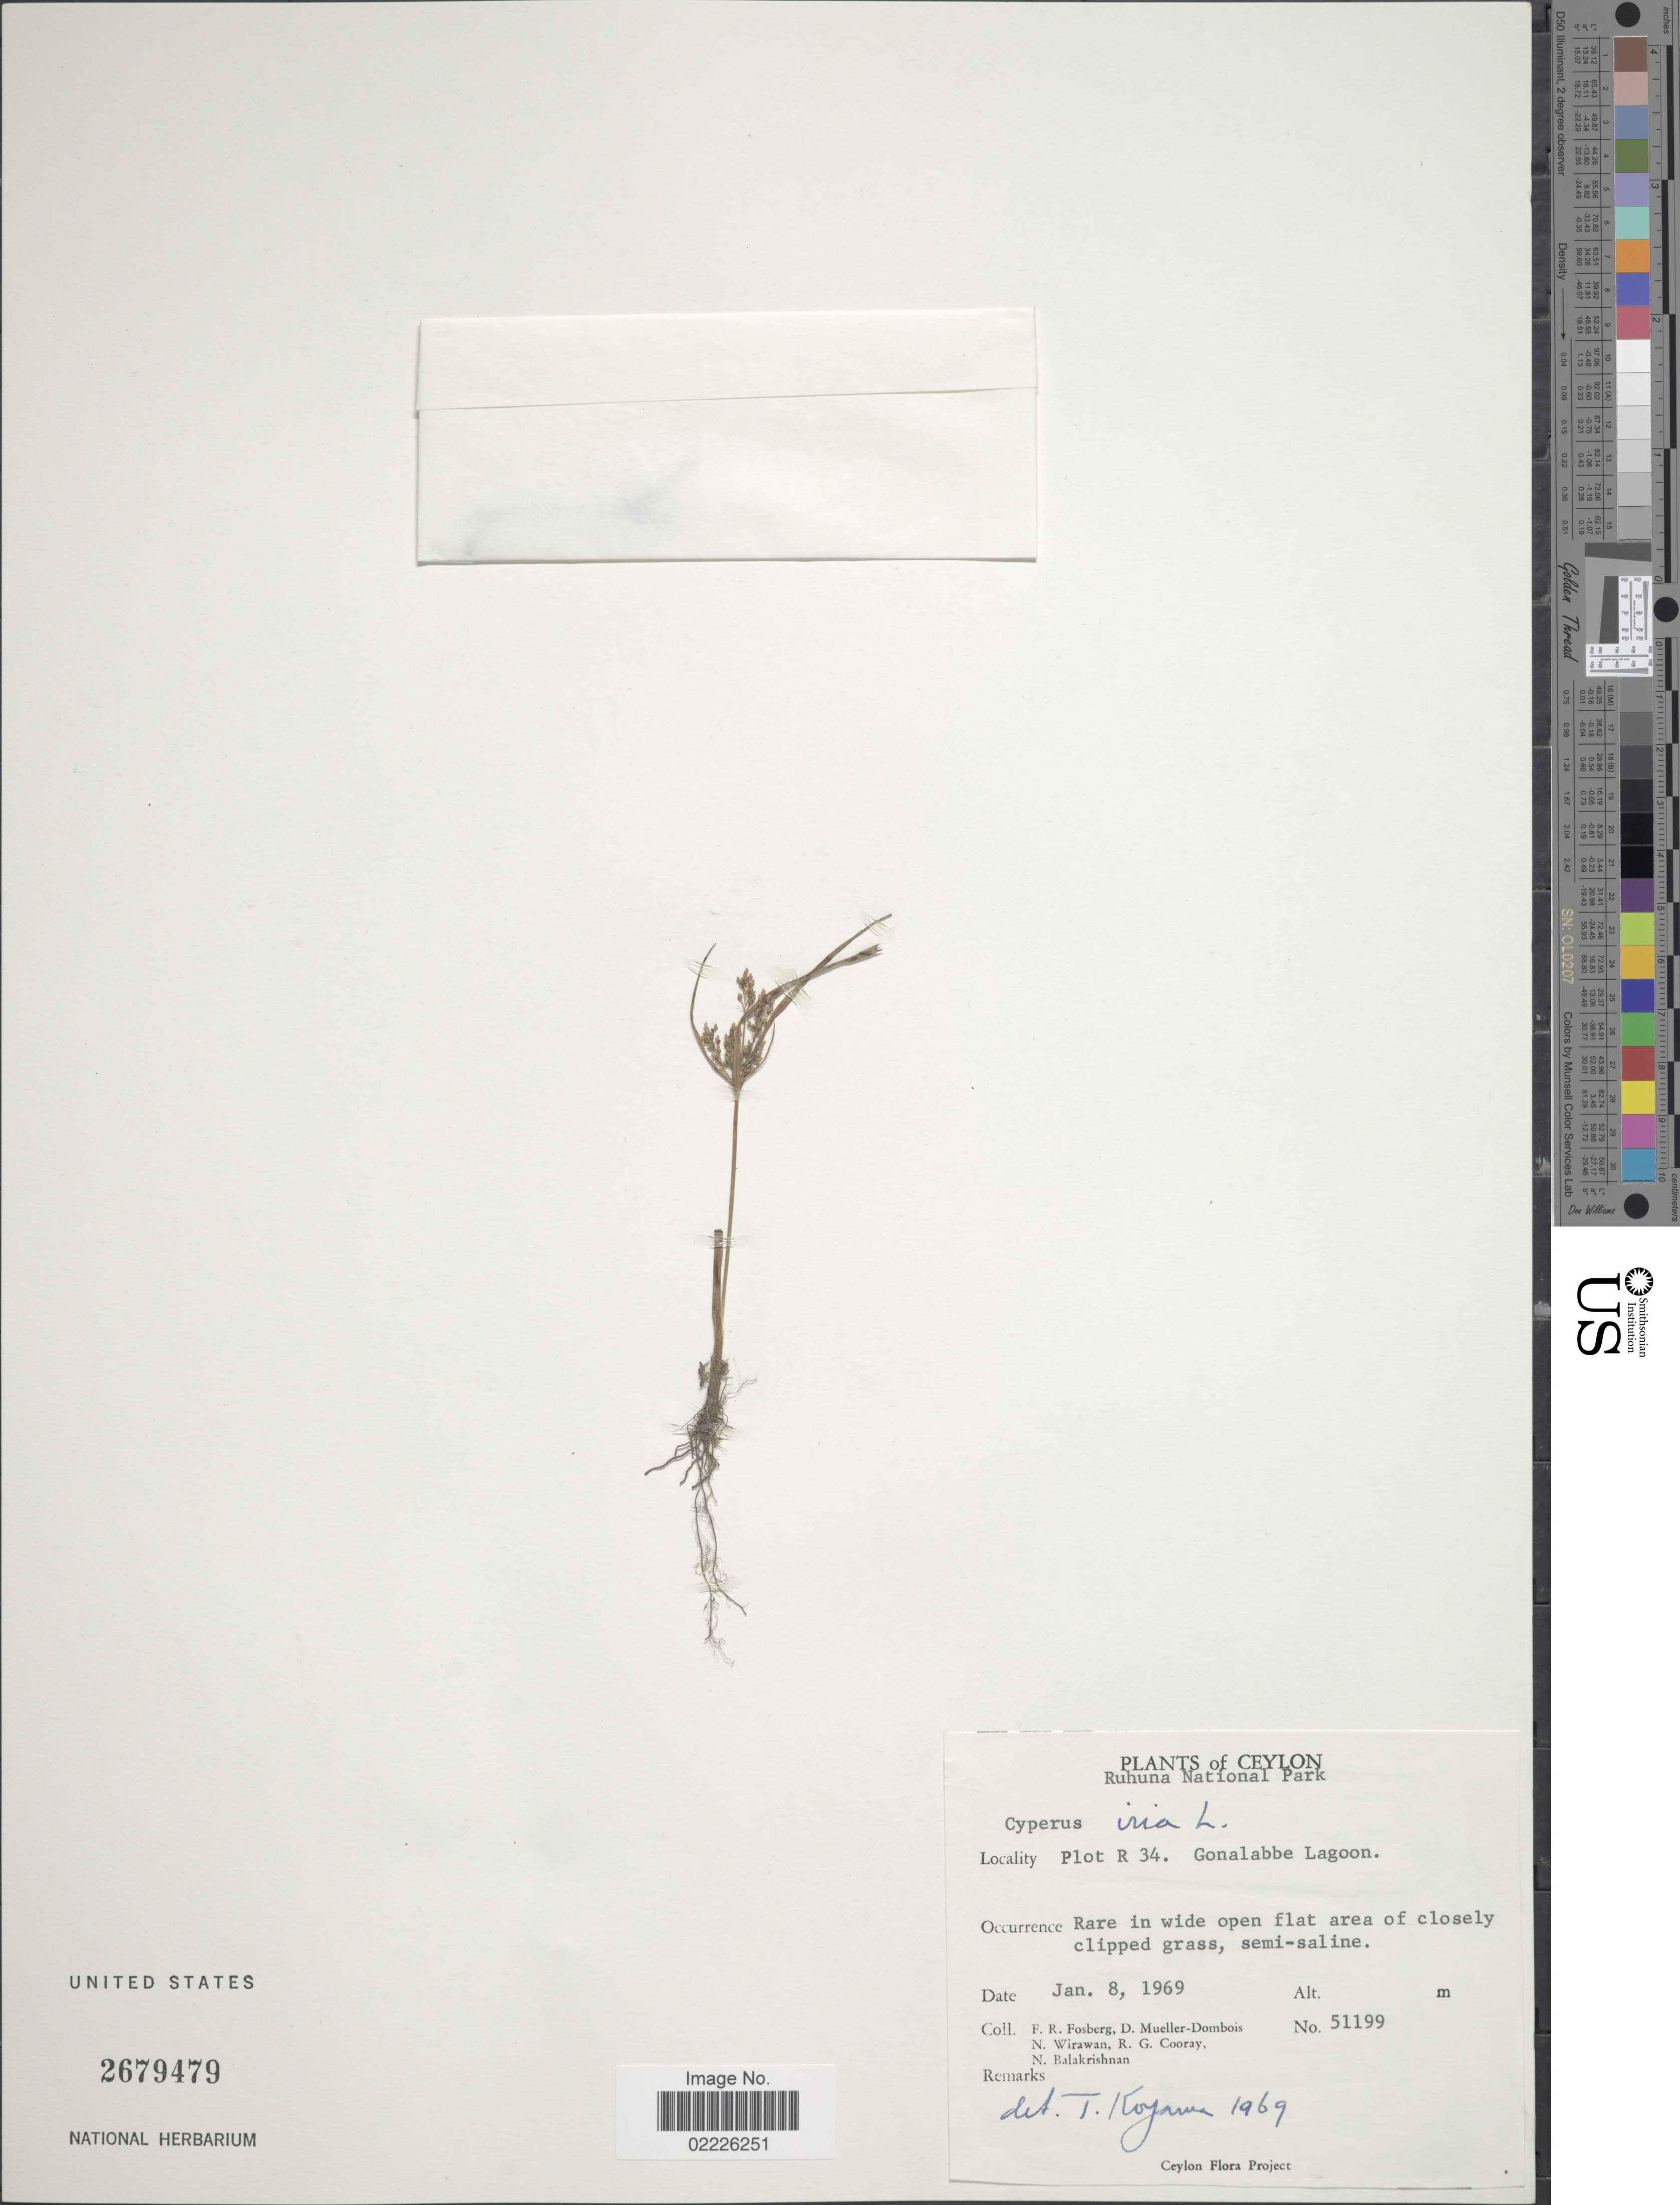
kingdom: Plantae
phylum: Tracheophyta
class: Liliopsida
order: Poales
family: Cyperaceae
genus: Cyperus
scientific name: Cyperus iria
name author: L.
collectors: F. R. Fosberg, D. Mueller-Dombois, N. Wirawan, R. Cooray & N. Balakrishnan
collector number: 51199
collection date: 1969-01-08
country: Sri Lanka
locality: Ceylon. Ruhuna National Park, Plot R 34. Gonalabbe Lagoon.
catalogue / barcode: US 2679479